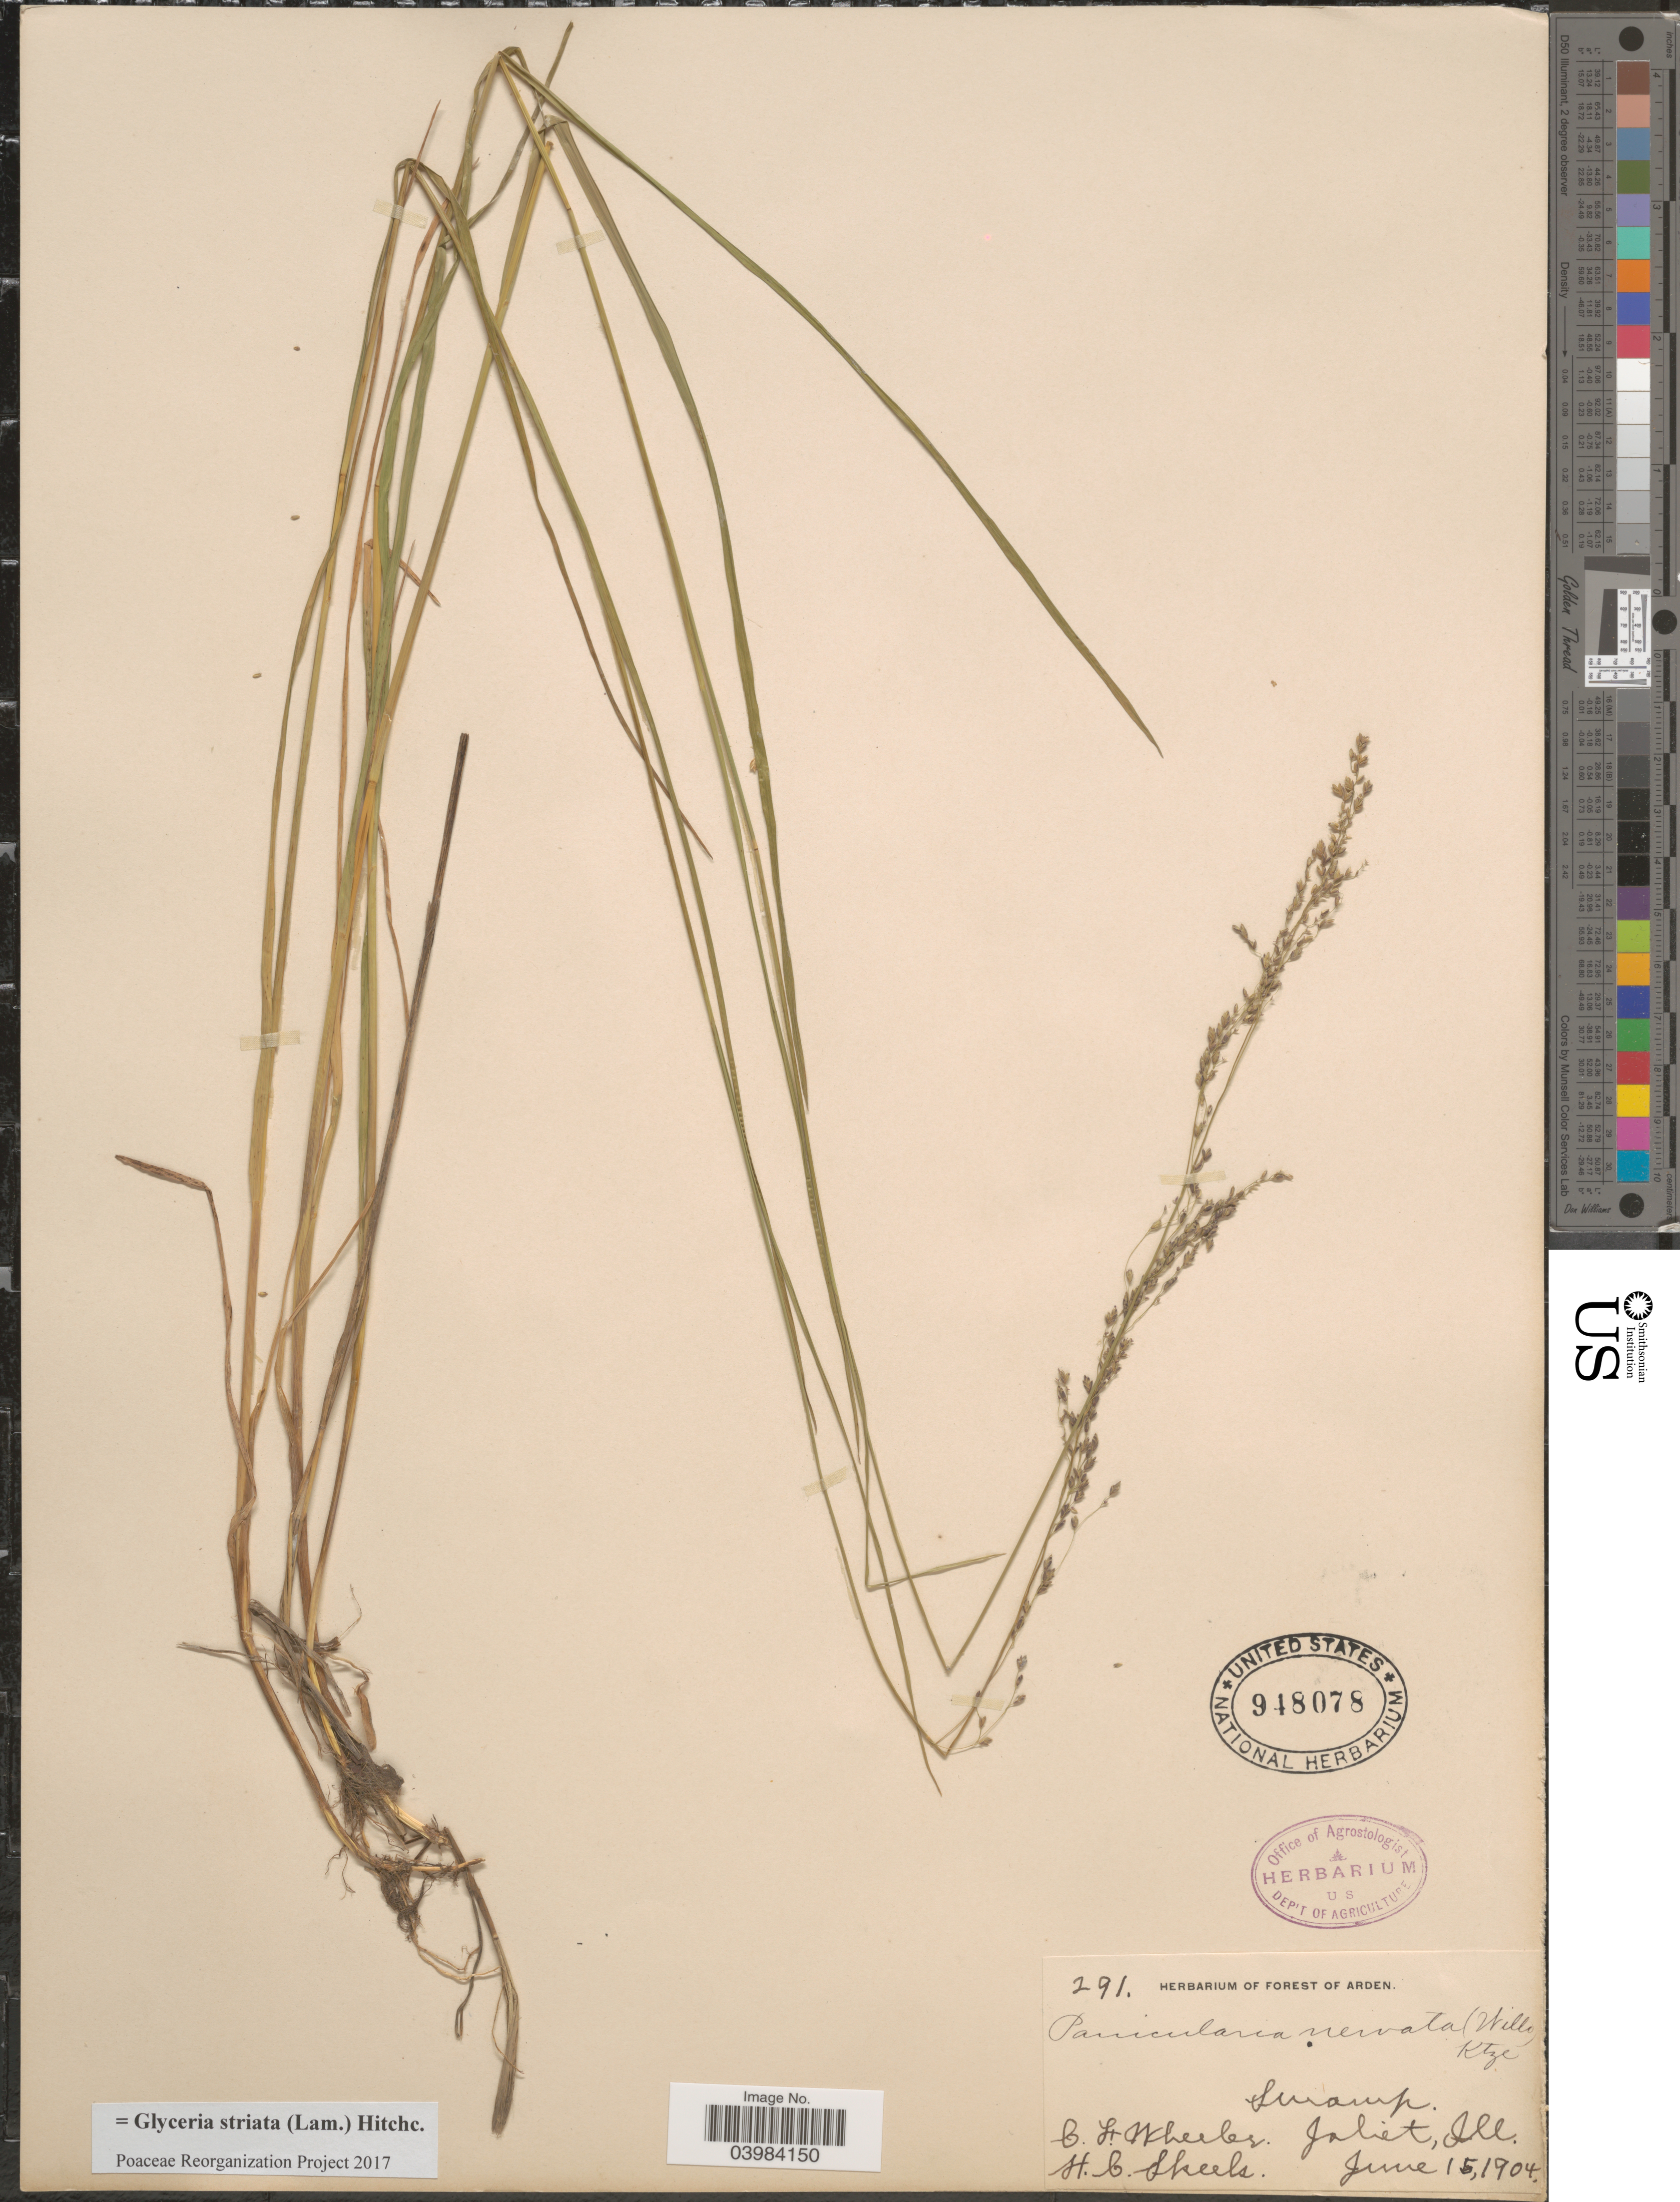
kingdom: Plantae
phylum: Tracheophyta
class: Liliopsida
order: Poales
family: Poaceae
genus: Glyceria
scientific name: Glyceria striata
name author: (Lam.) Hitchc.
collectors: C. Wheeler & H. Skeels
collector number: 291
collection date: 1904-06-15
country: United States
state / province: Illinois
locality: Joliet.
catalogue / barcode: US 948078